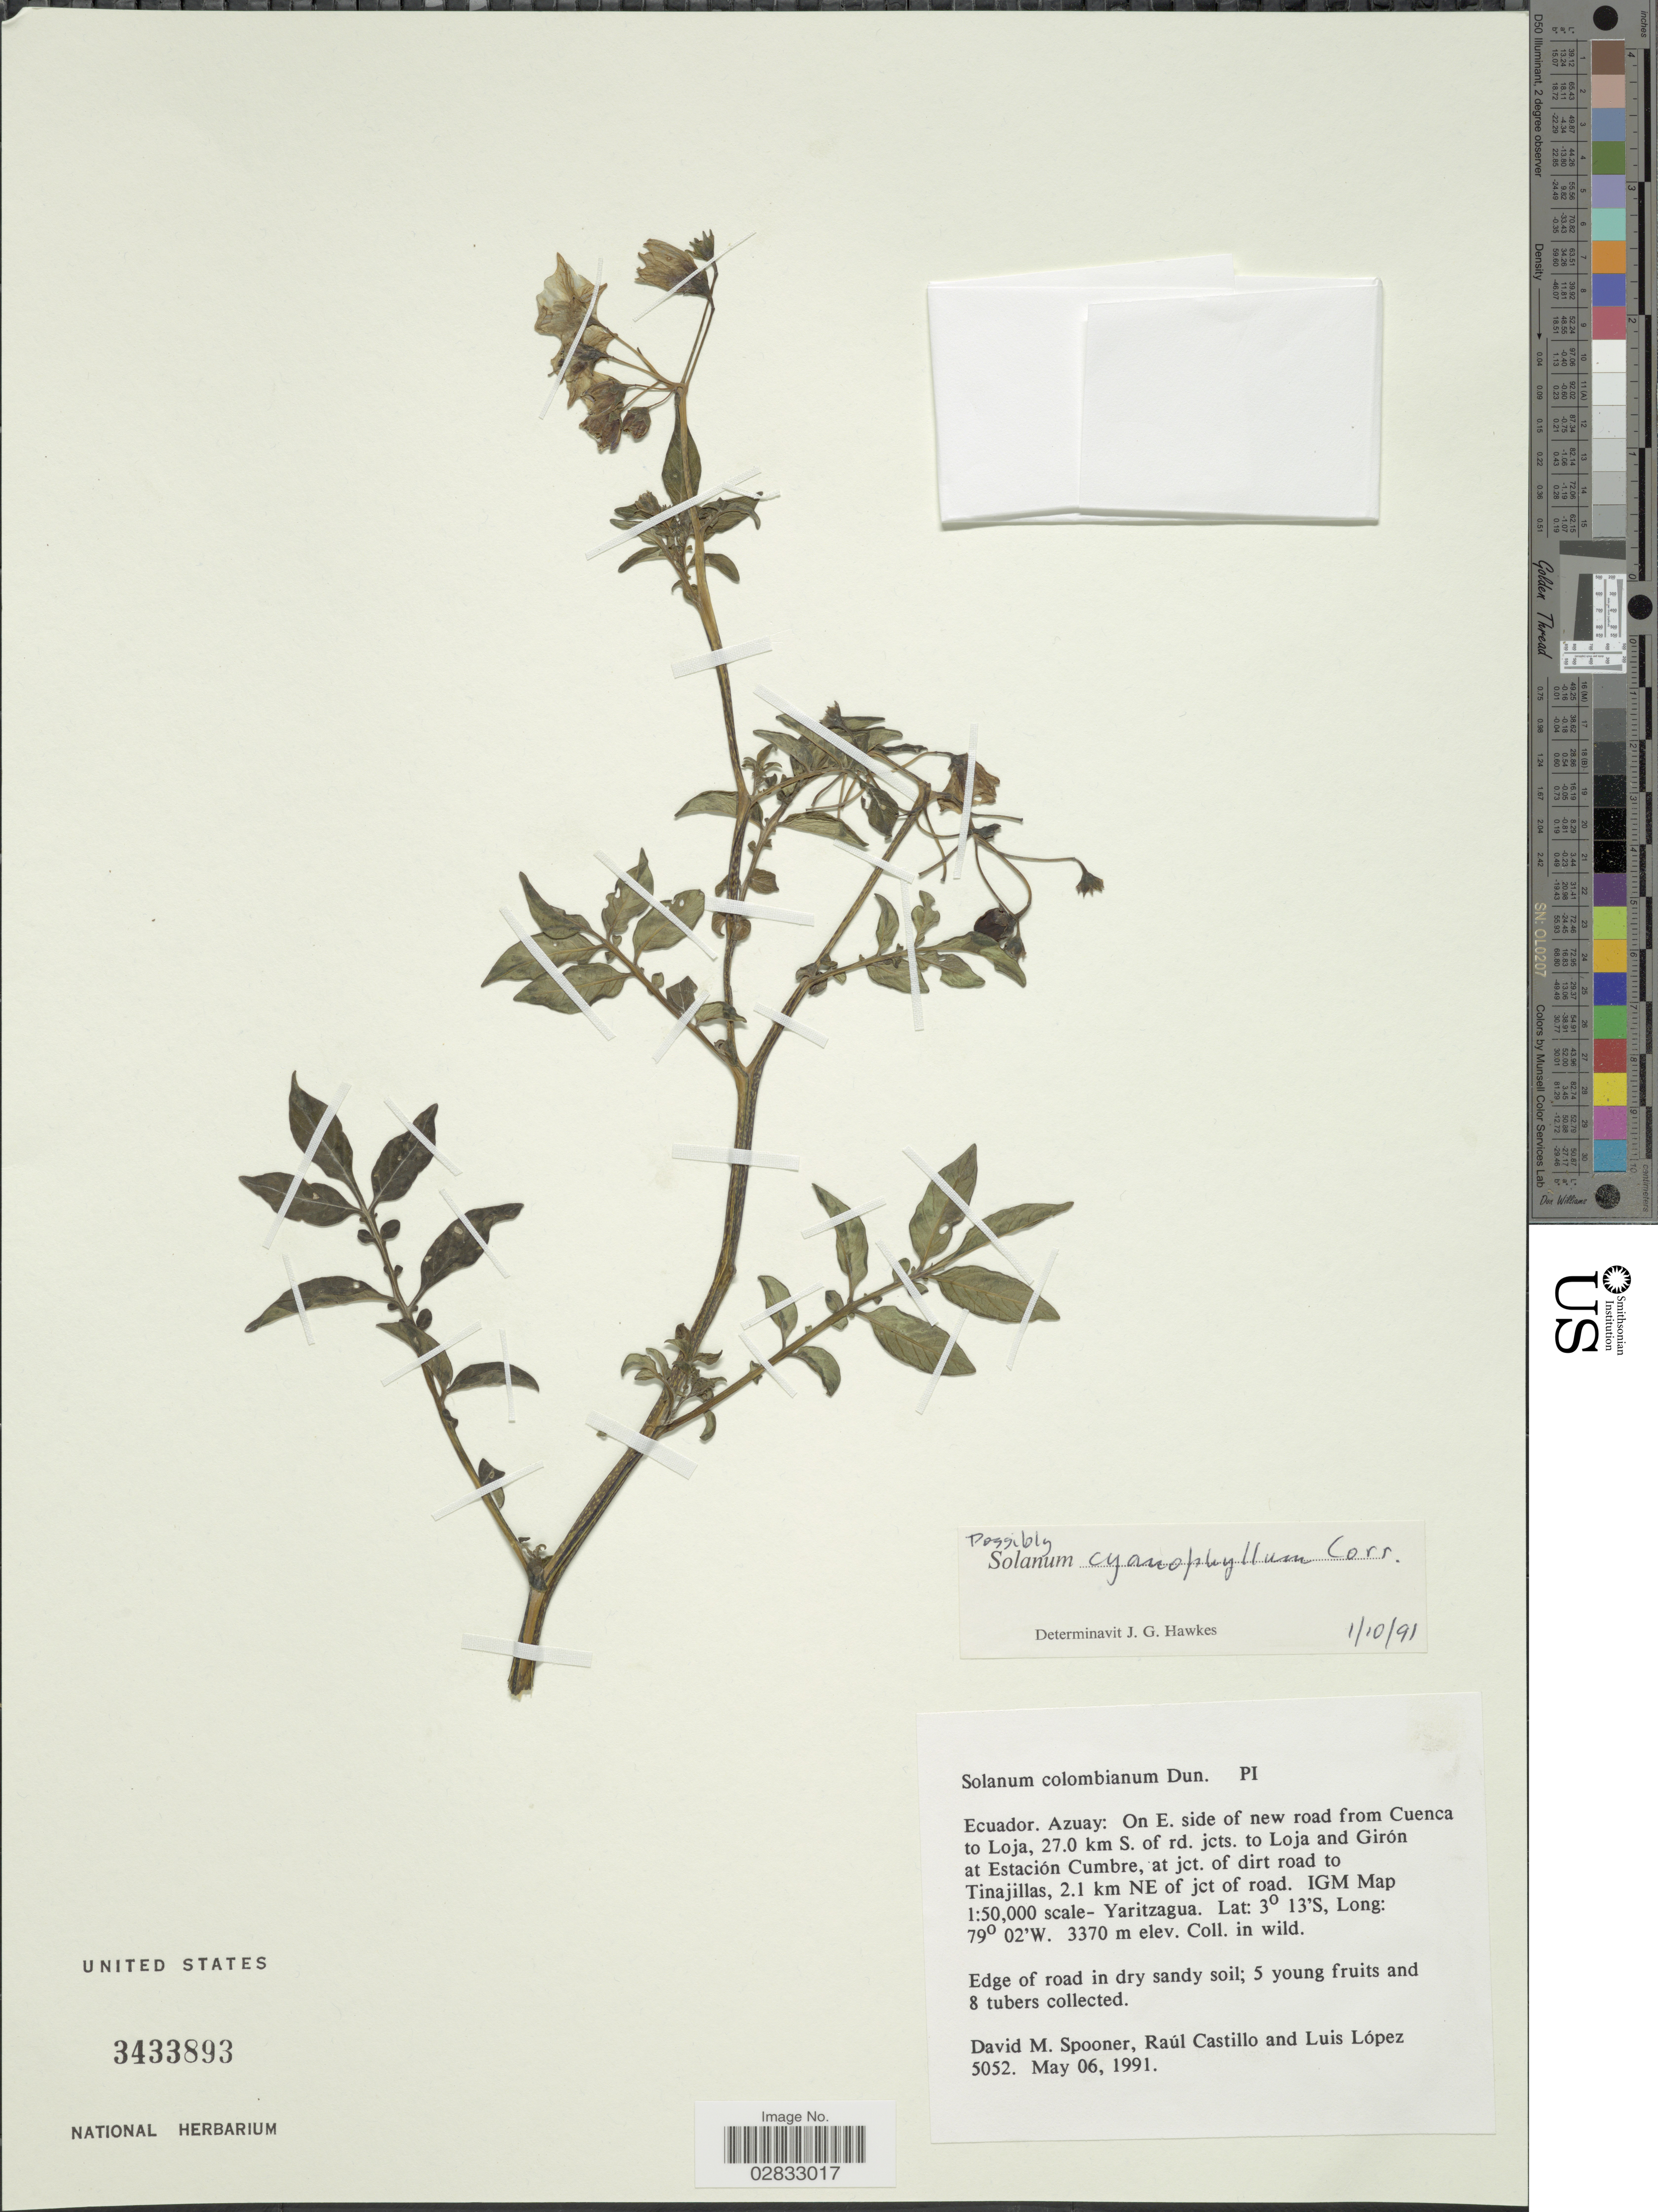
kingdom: Plantae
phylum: Tracheophyta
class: Magnoliopsida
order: Solanales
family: Solanaceae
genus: Solanum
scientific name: Solanum cyanophyllum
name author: Correll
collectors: D. Spooner, R. Castillo & L. Lopez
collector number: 5052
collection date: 1991-05-06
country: Ecuador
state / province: Azuay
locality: On E. side of new road from Cuenca to Loja, 27.0 km S. of rd. jcts. to Loja and Girón at Estación Cumbre, at jct. of dirt road to Tinajillas, 2.1 km NE of jct of road. IGM Map 1:50,000 scale - Yaritzagua.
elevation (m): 3370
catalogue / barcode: US 3433893